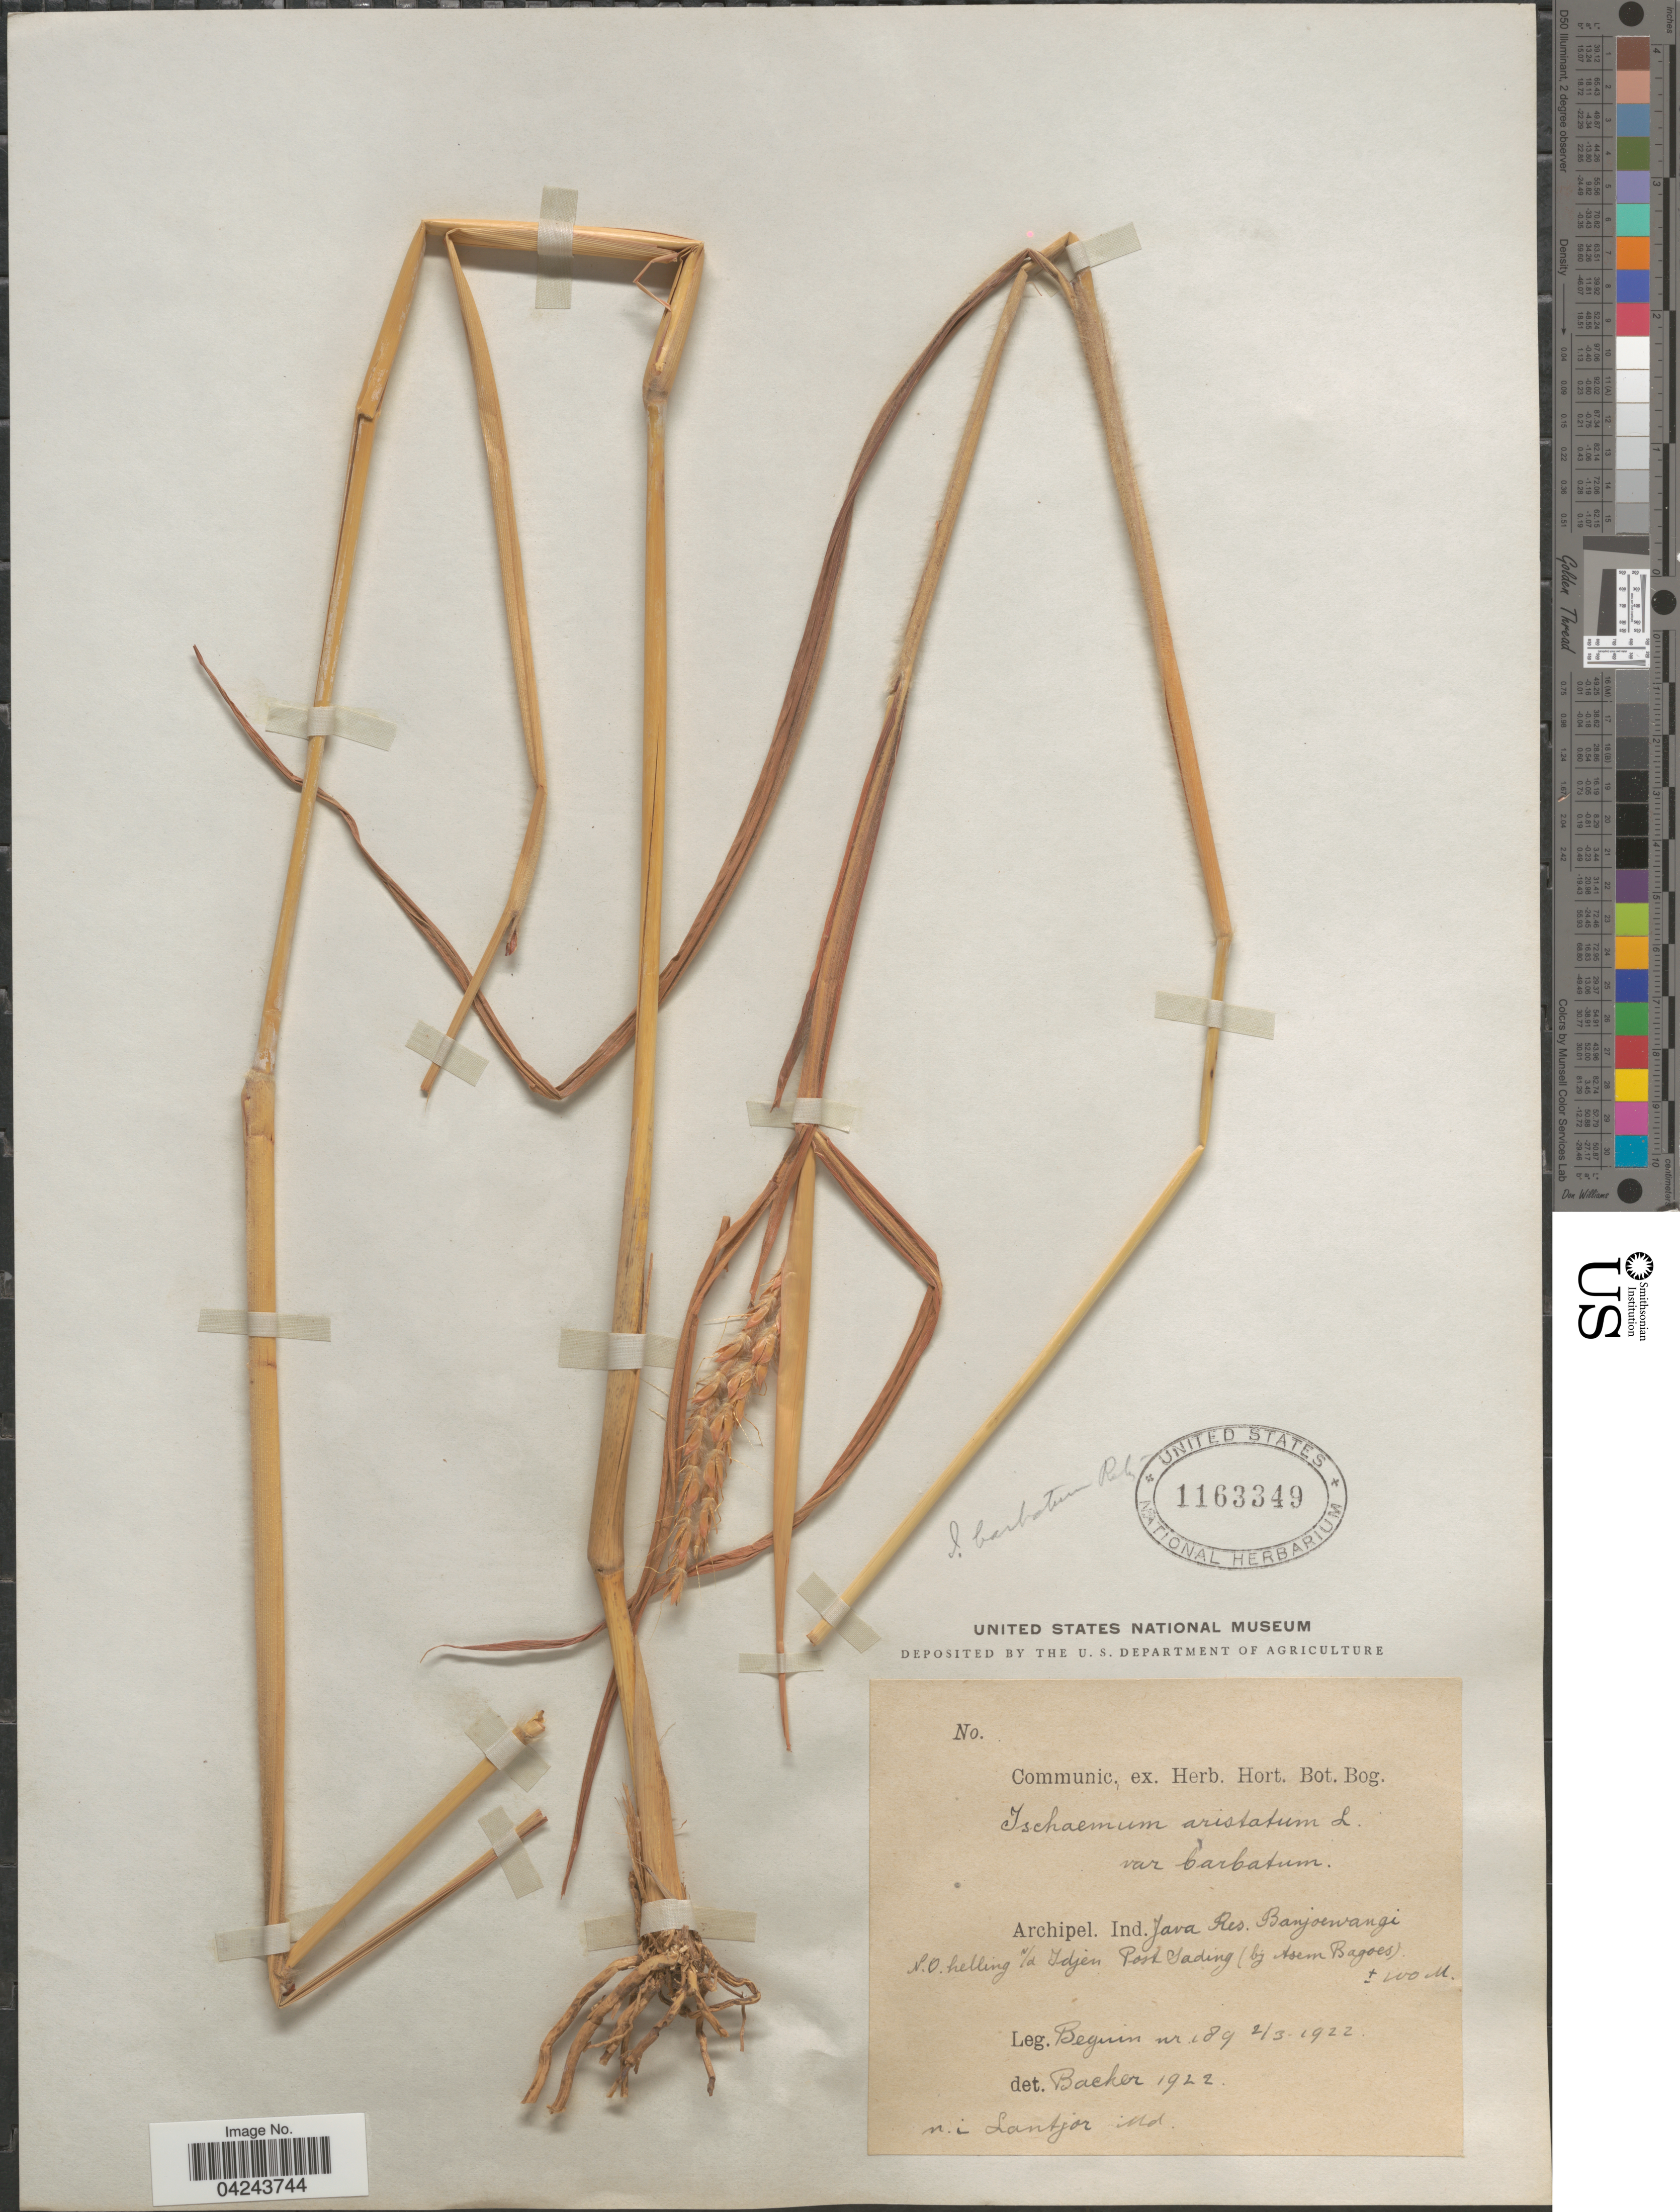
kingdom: Plantae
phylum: Tracheophyta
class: Liliopsida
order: Poales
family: Poaceae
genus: Ischaemum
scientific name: Ischaemum ciliare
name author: Retz.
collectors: Beguin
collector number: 189*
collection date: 1922-03-02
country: Indonesia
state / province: Java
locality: Archipel. Ind. Java Res. Banjoewangi N.O. helling v/d Idjen Post Sading (bij Asem bagoes).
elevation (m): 100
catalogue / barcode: US 1163349